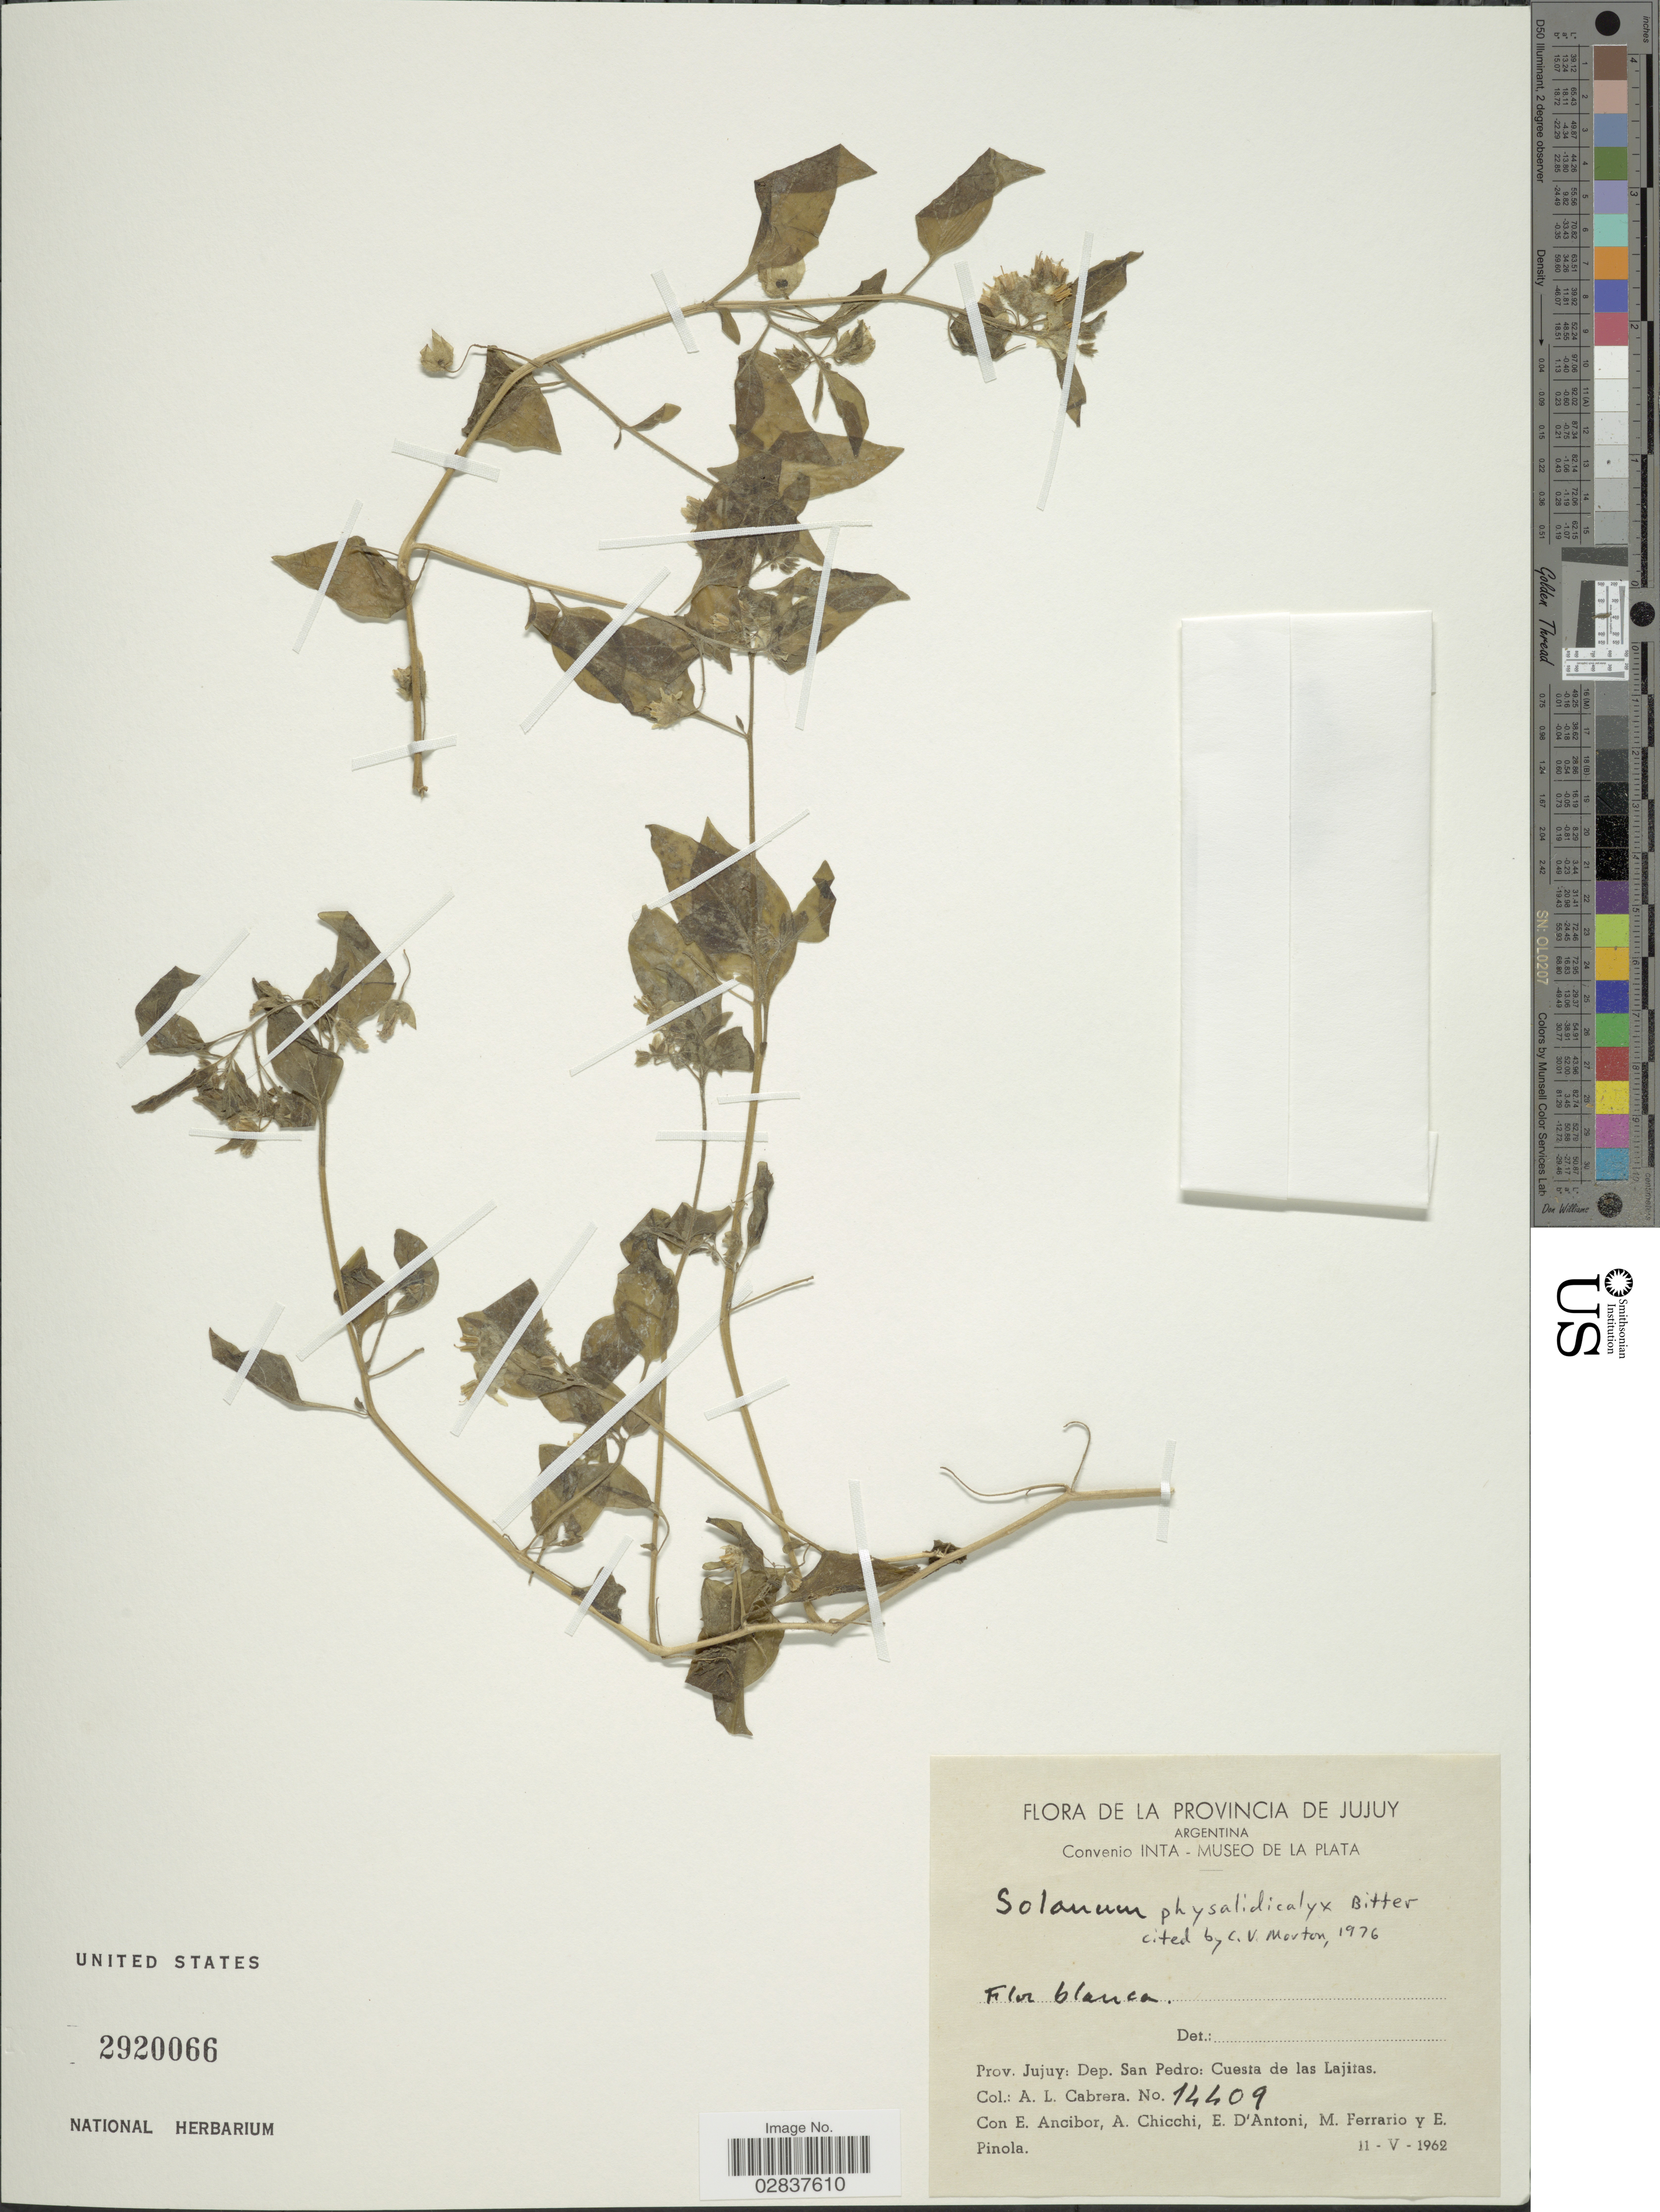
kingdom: Plantae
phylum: Tracheophyta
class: Magnoliopsida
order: Solanales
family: Solanaceae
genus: Solanum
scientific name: Solanum physalifolium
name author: Rusby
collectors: A. L. Cabrera, E. Ancibor, A. Chicchi, E. D'Antoni & et al.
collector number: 14409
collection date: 1962-05-11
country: Argentina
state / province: Jujuy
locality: Dep. San Pedro: Cuesta de las Lajitas.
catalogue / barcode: US 2920066